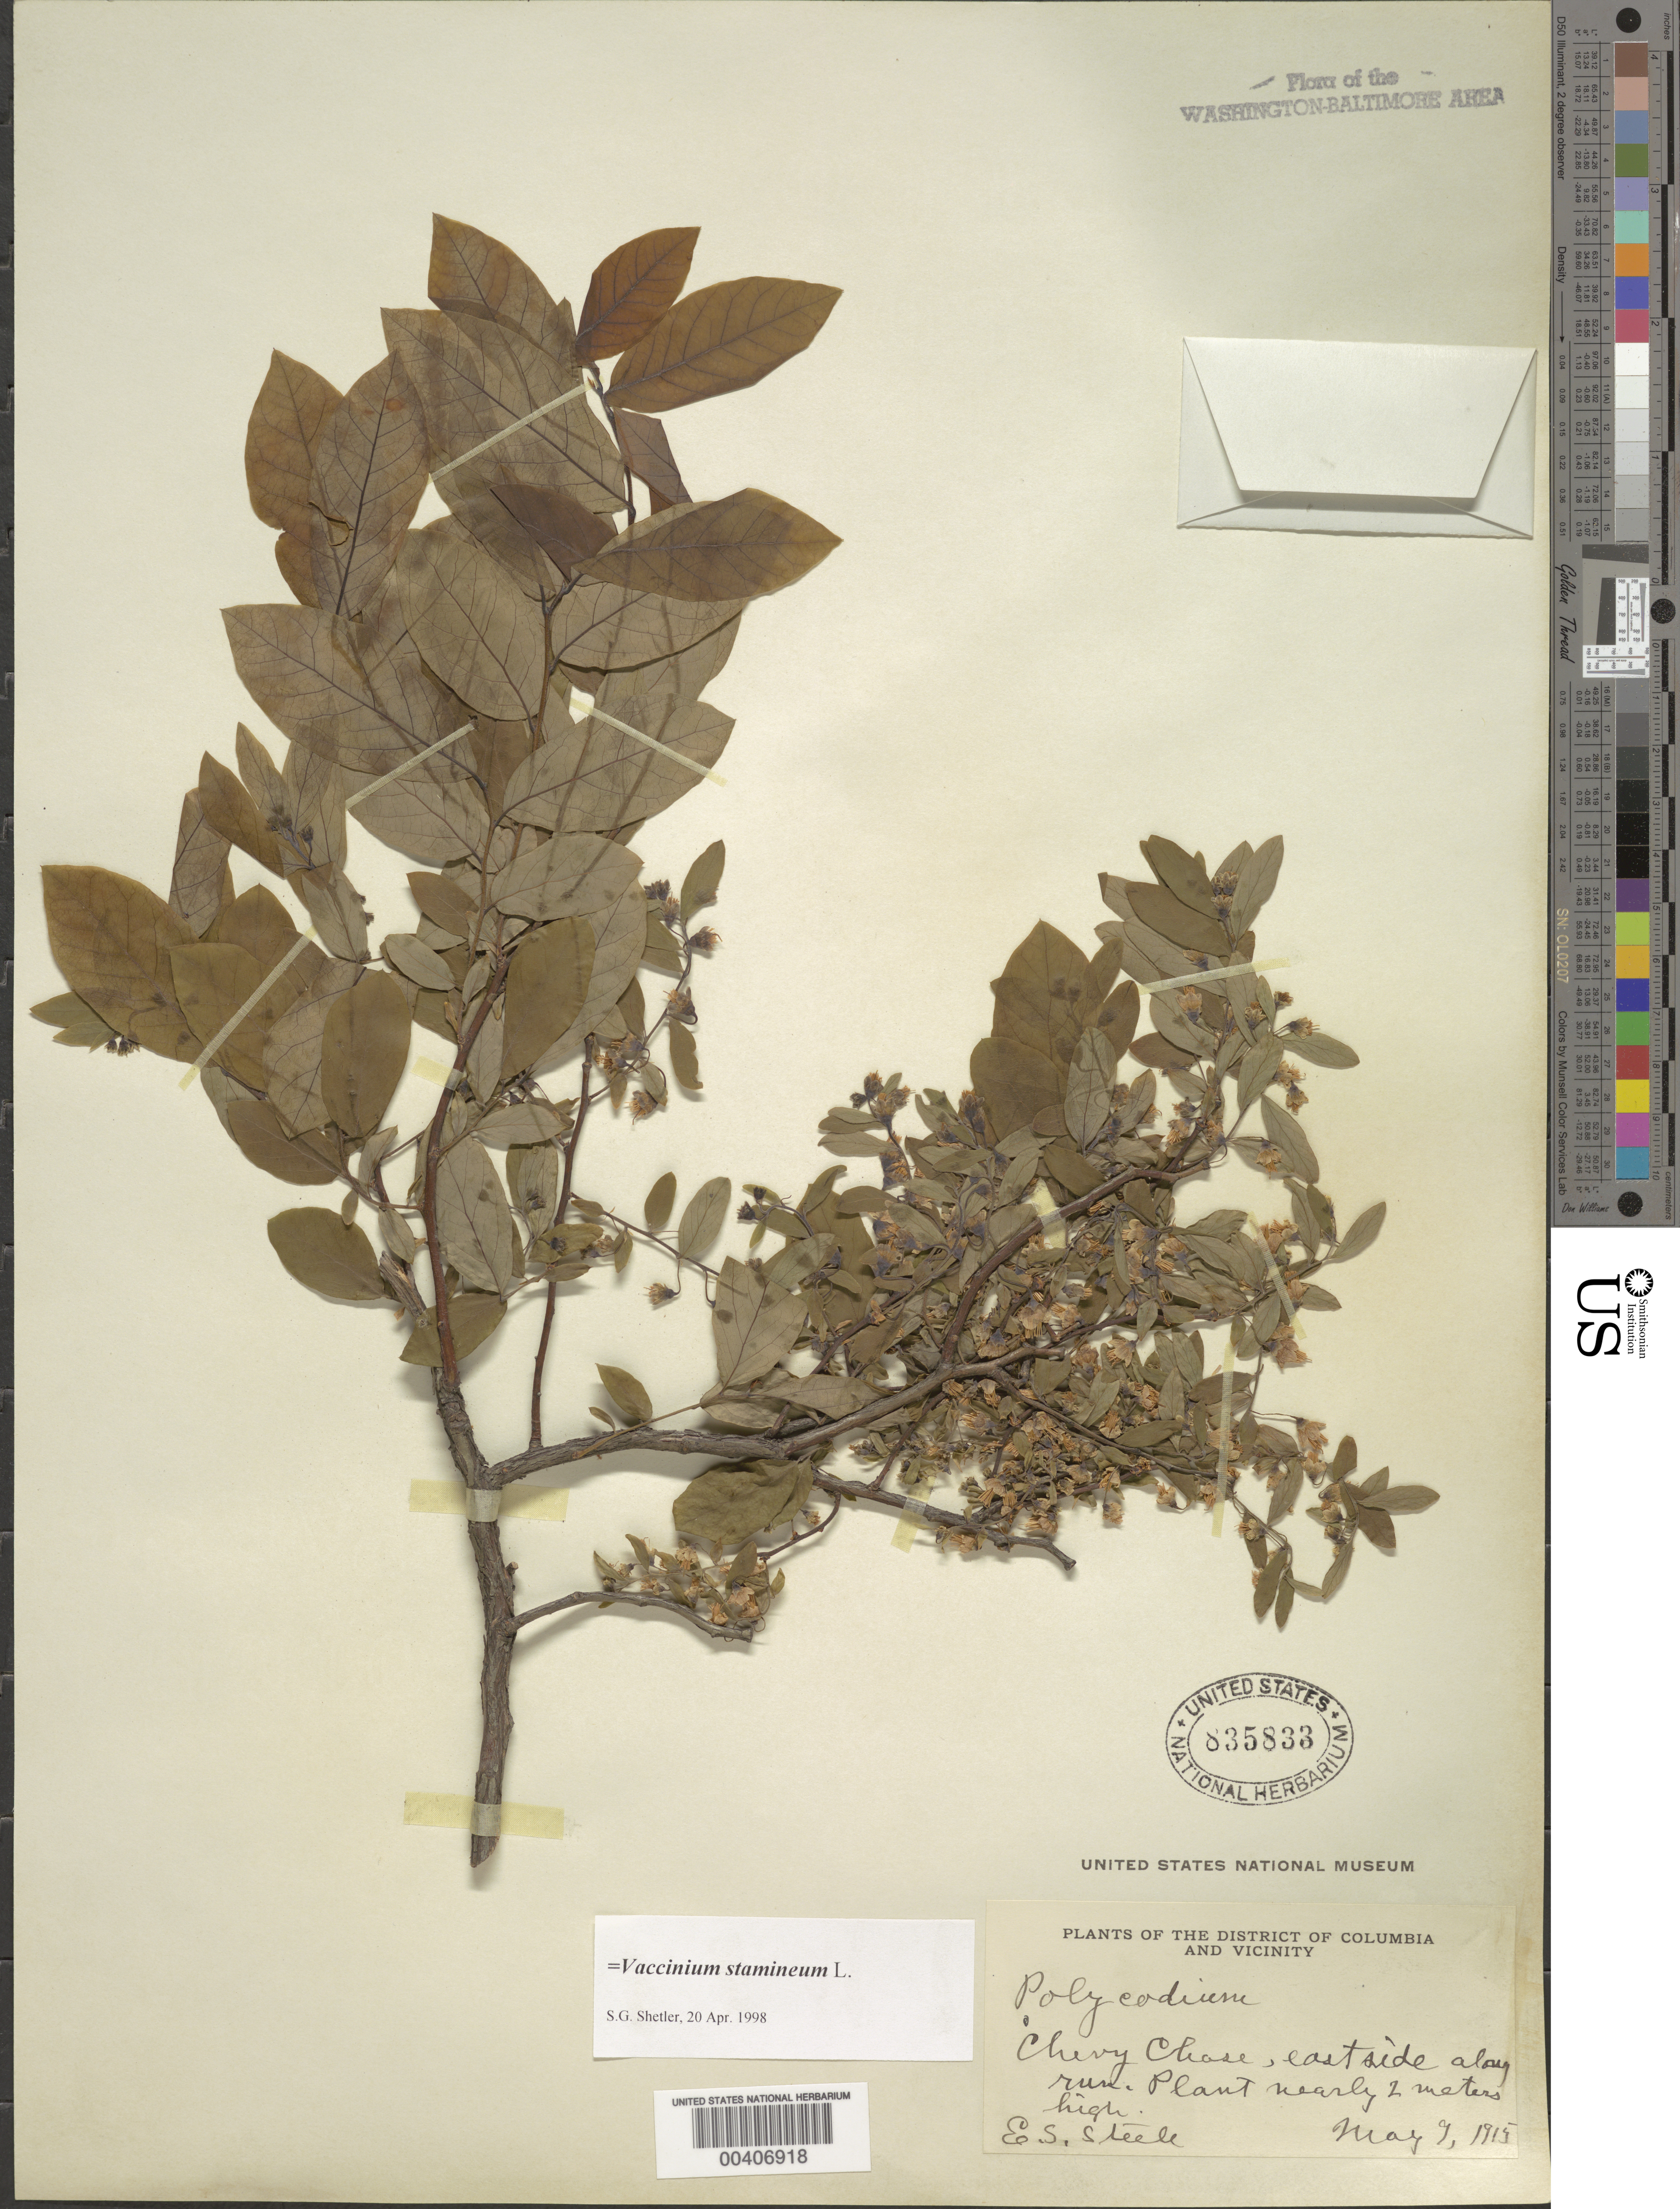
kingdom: Plantae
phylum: Tracheophyta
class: Magnoliopsida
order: Ericales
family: Ericaceae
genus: Vaccinium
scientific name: Vaccinium stamineum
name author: L.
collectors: E. Steele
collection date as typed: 09 May 1915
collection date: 1915-05-09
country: United States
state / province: District of Columbia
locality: Chevy Chase, east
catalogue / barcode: US 835833